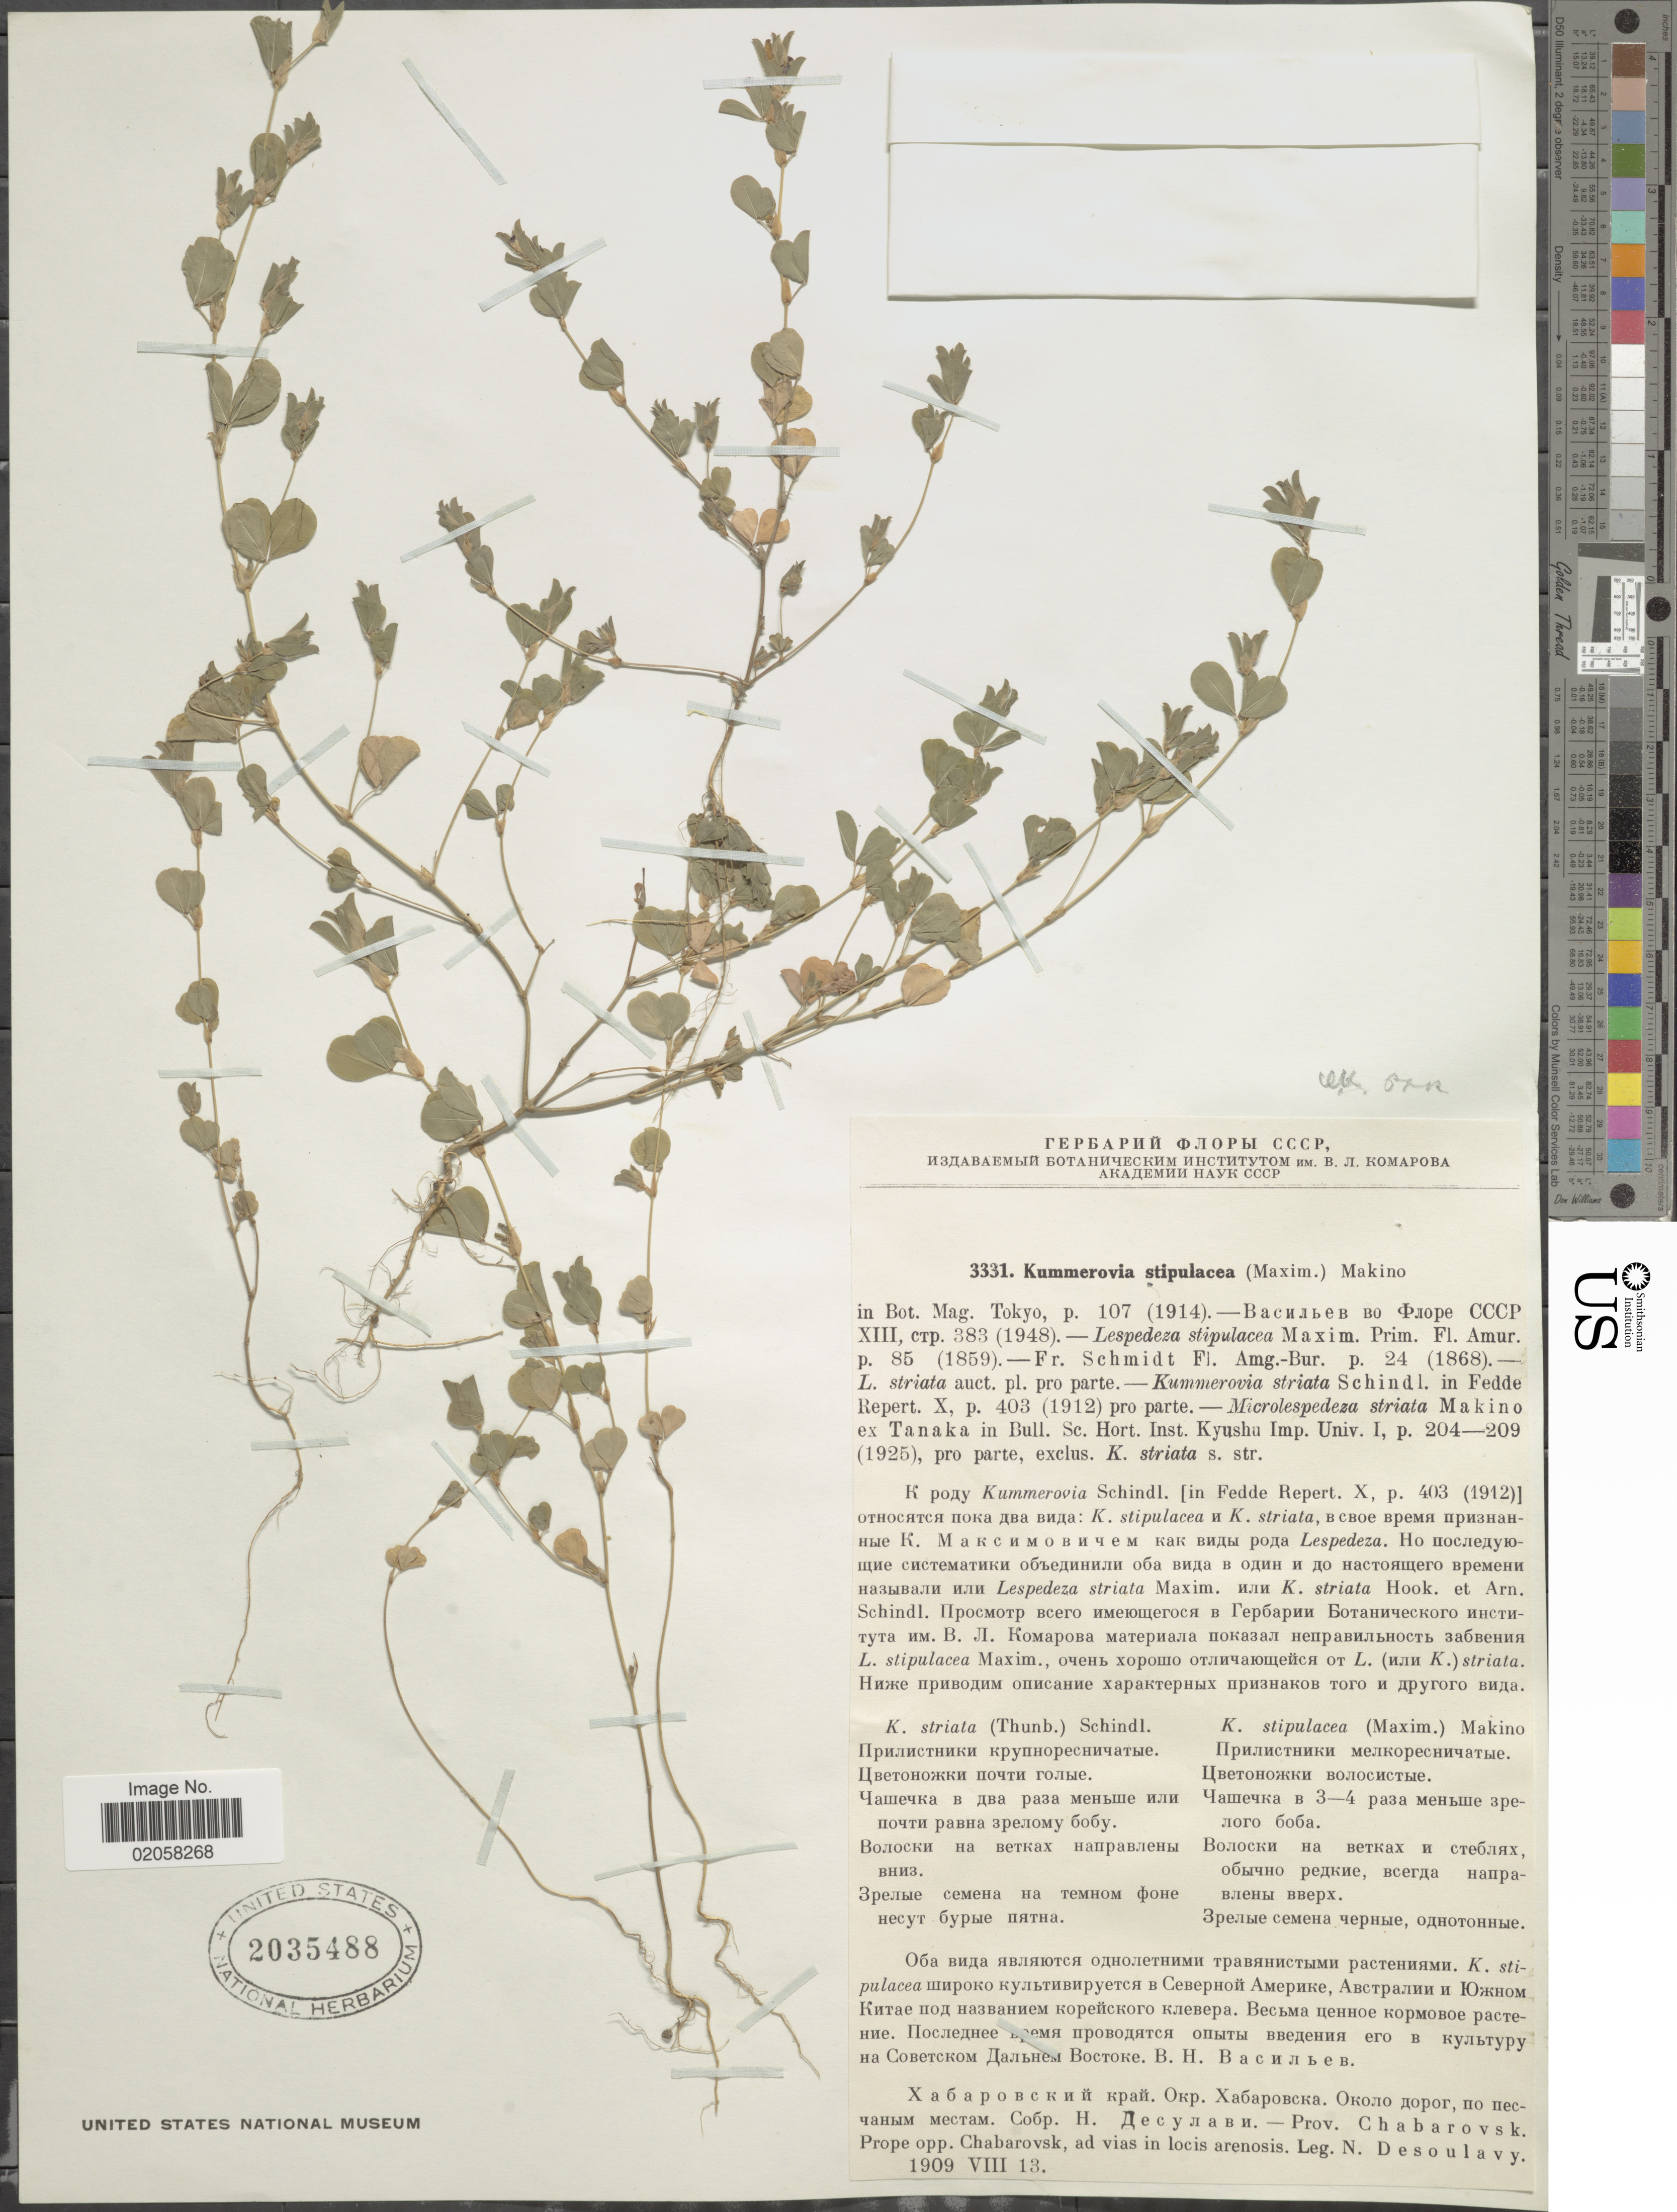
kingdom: Plantae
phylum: Tracheophyta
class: Magnoliopsida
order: Fabales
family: Fabaceae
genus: Kummerowia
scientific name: Kummerowia stipulacea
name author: (Maxim.) Makino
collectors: N. Desoulavy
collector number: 3331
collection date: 1909-08-13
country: Russian Federation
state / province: Khabarovsk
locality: Prov. Chabarovsk, Prope opp. Chabarovsk, ad vias in locis arenosis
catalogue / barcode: US 2035488